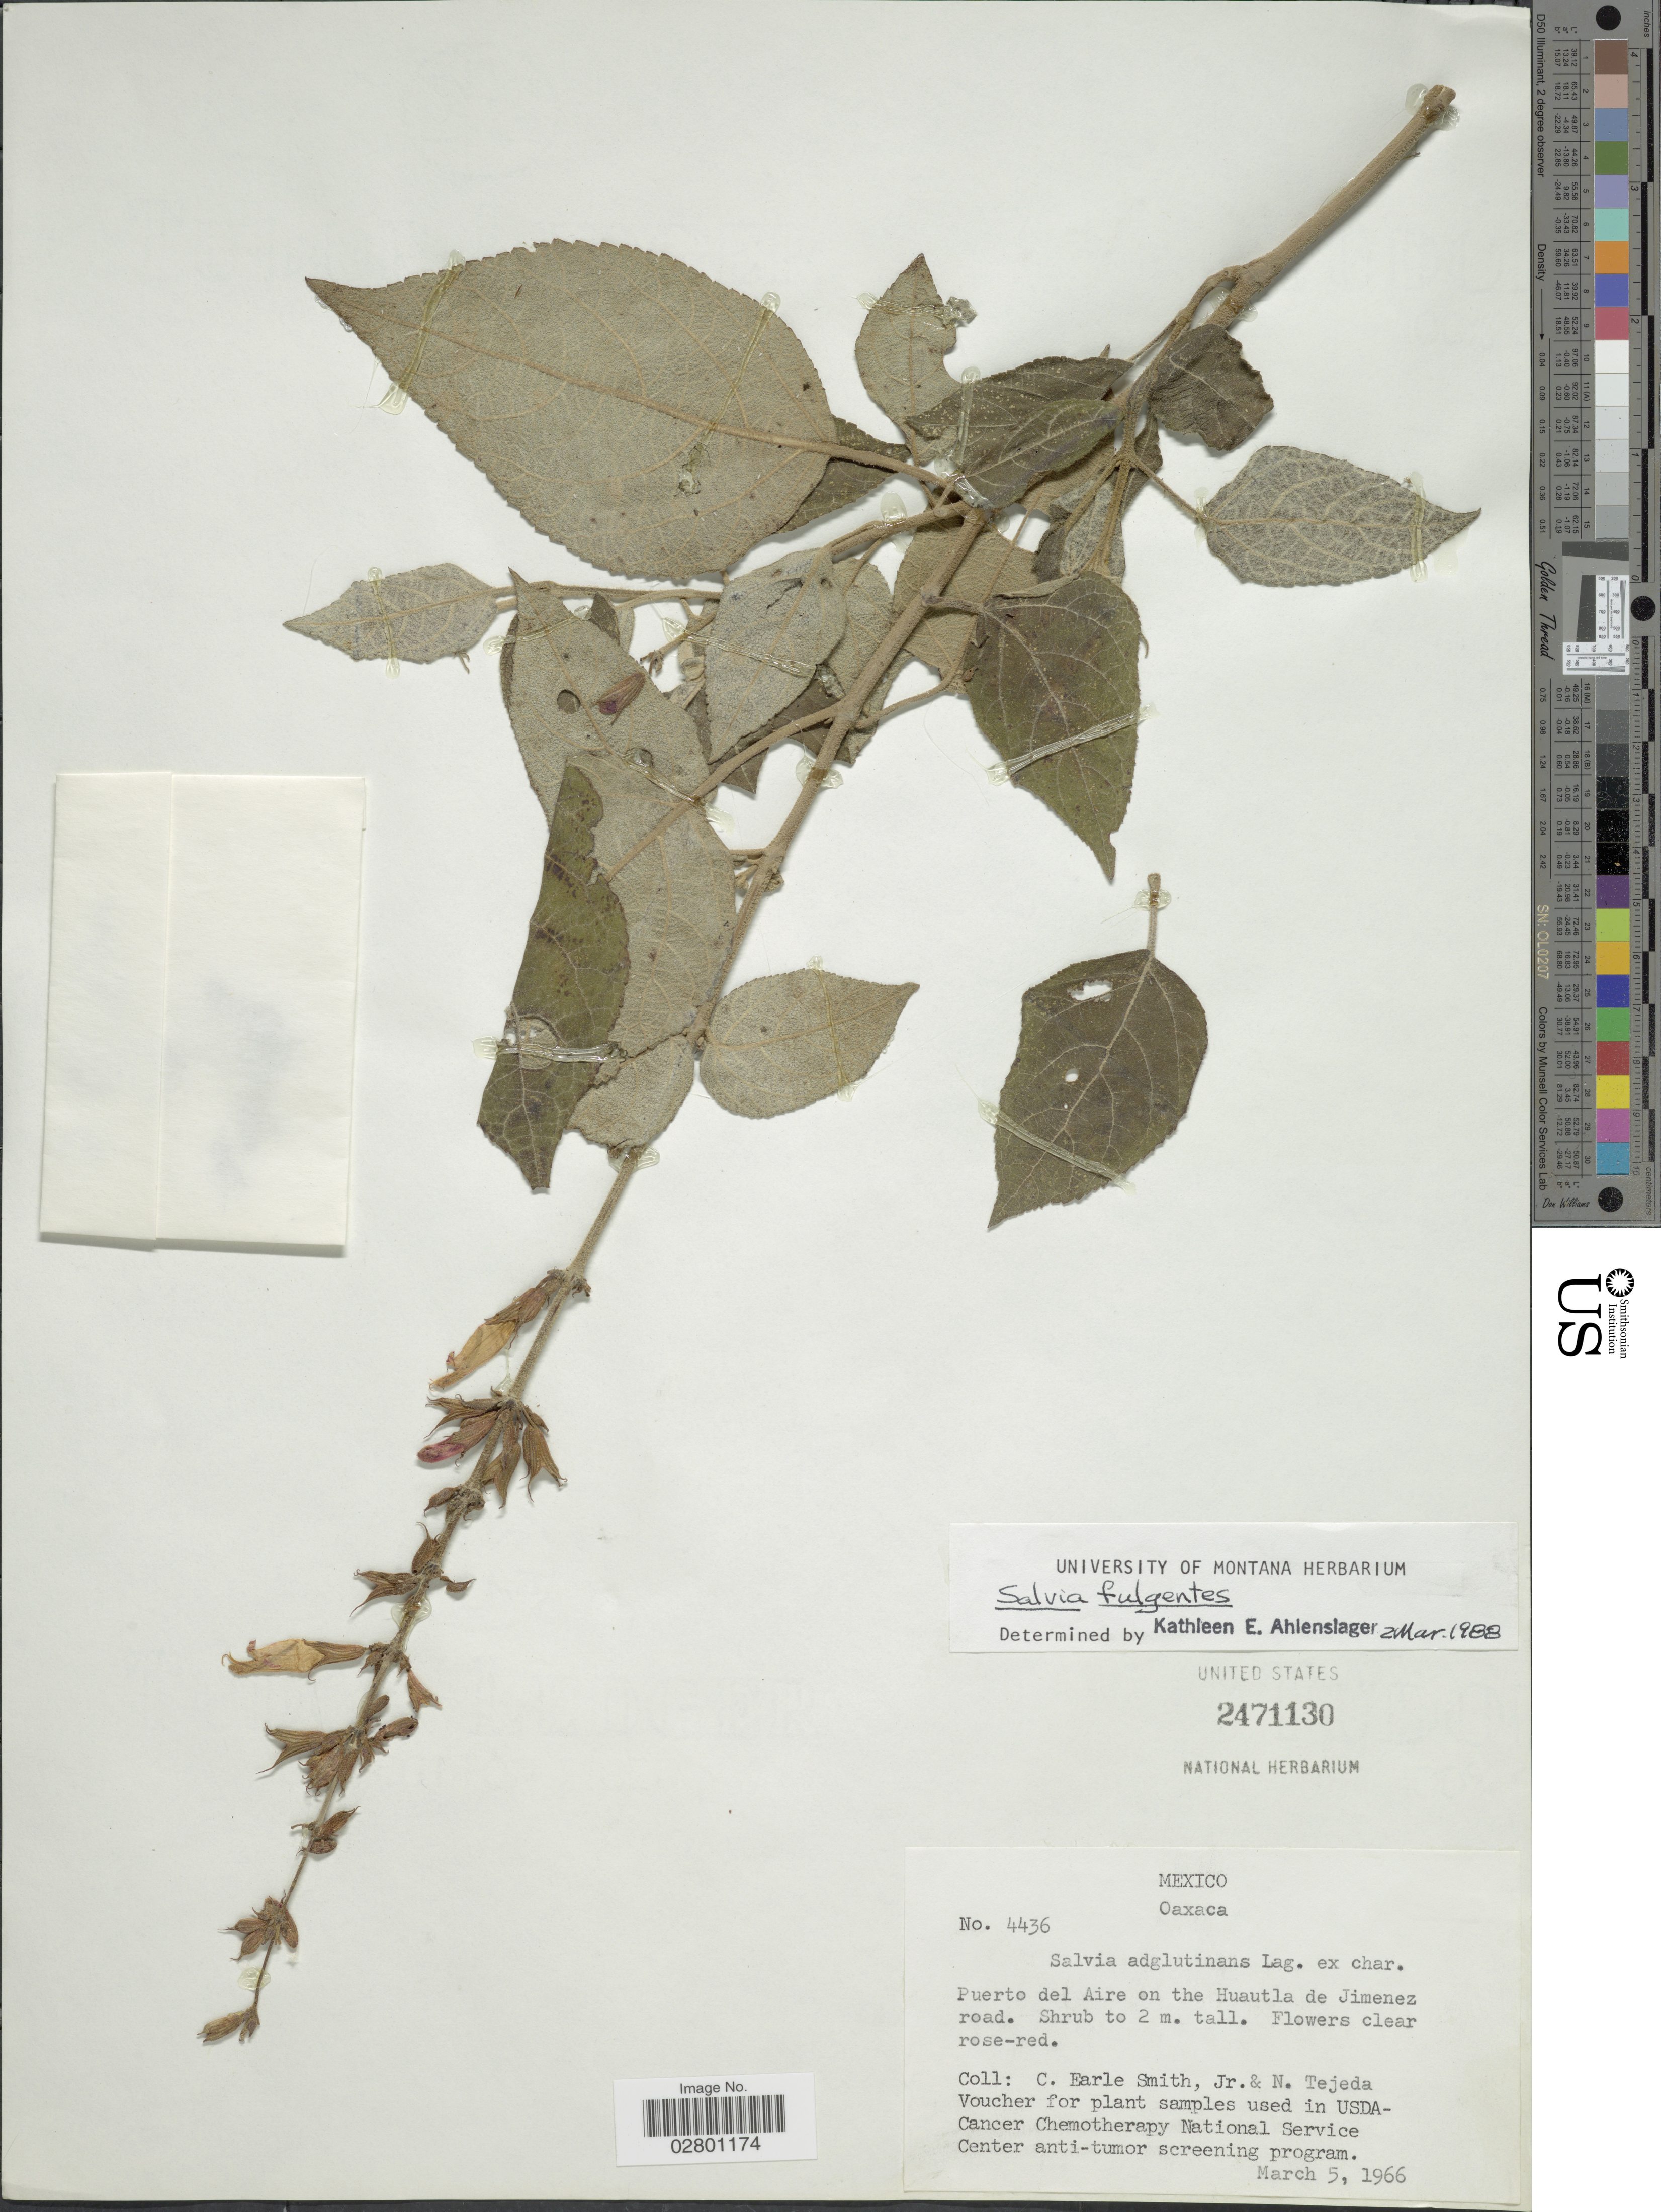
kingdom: Plantae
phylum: Tracheophyta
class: Magnoliopsida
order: Lamiales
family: Lamiaceae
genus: Salvia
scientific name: Salvia fulgens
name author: Cav.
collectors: C. E. Smith Jr. & N. Tejeda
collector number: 4436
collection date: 1966-03-05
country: Mexico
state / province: Oaxaca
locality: Puerto del Aire on the Huautla de Jimenez road.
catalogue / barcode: US 2471130